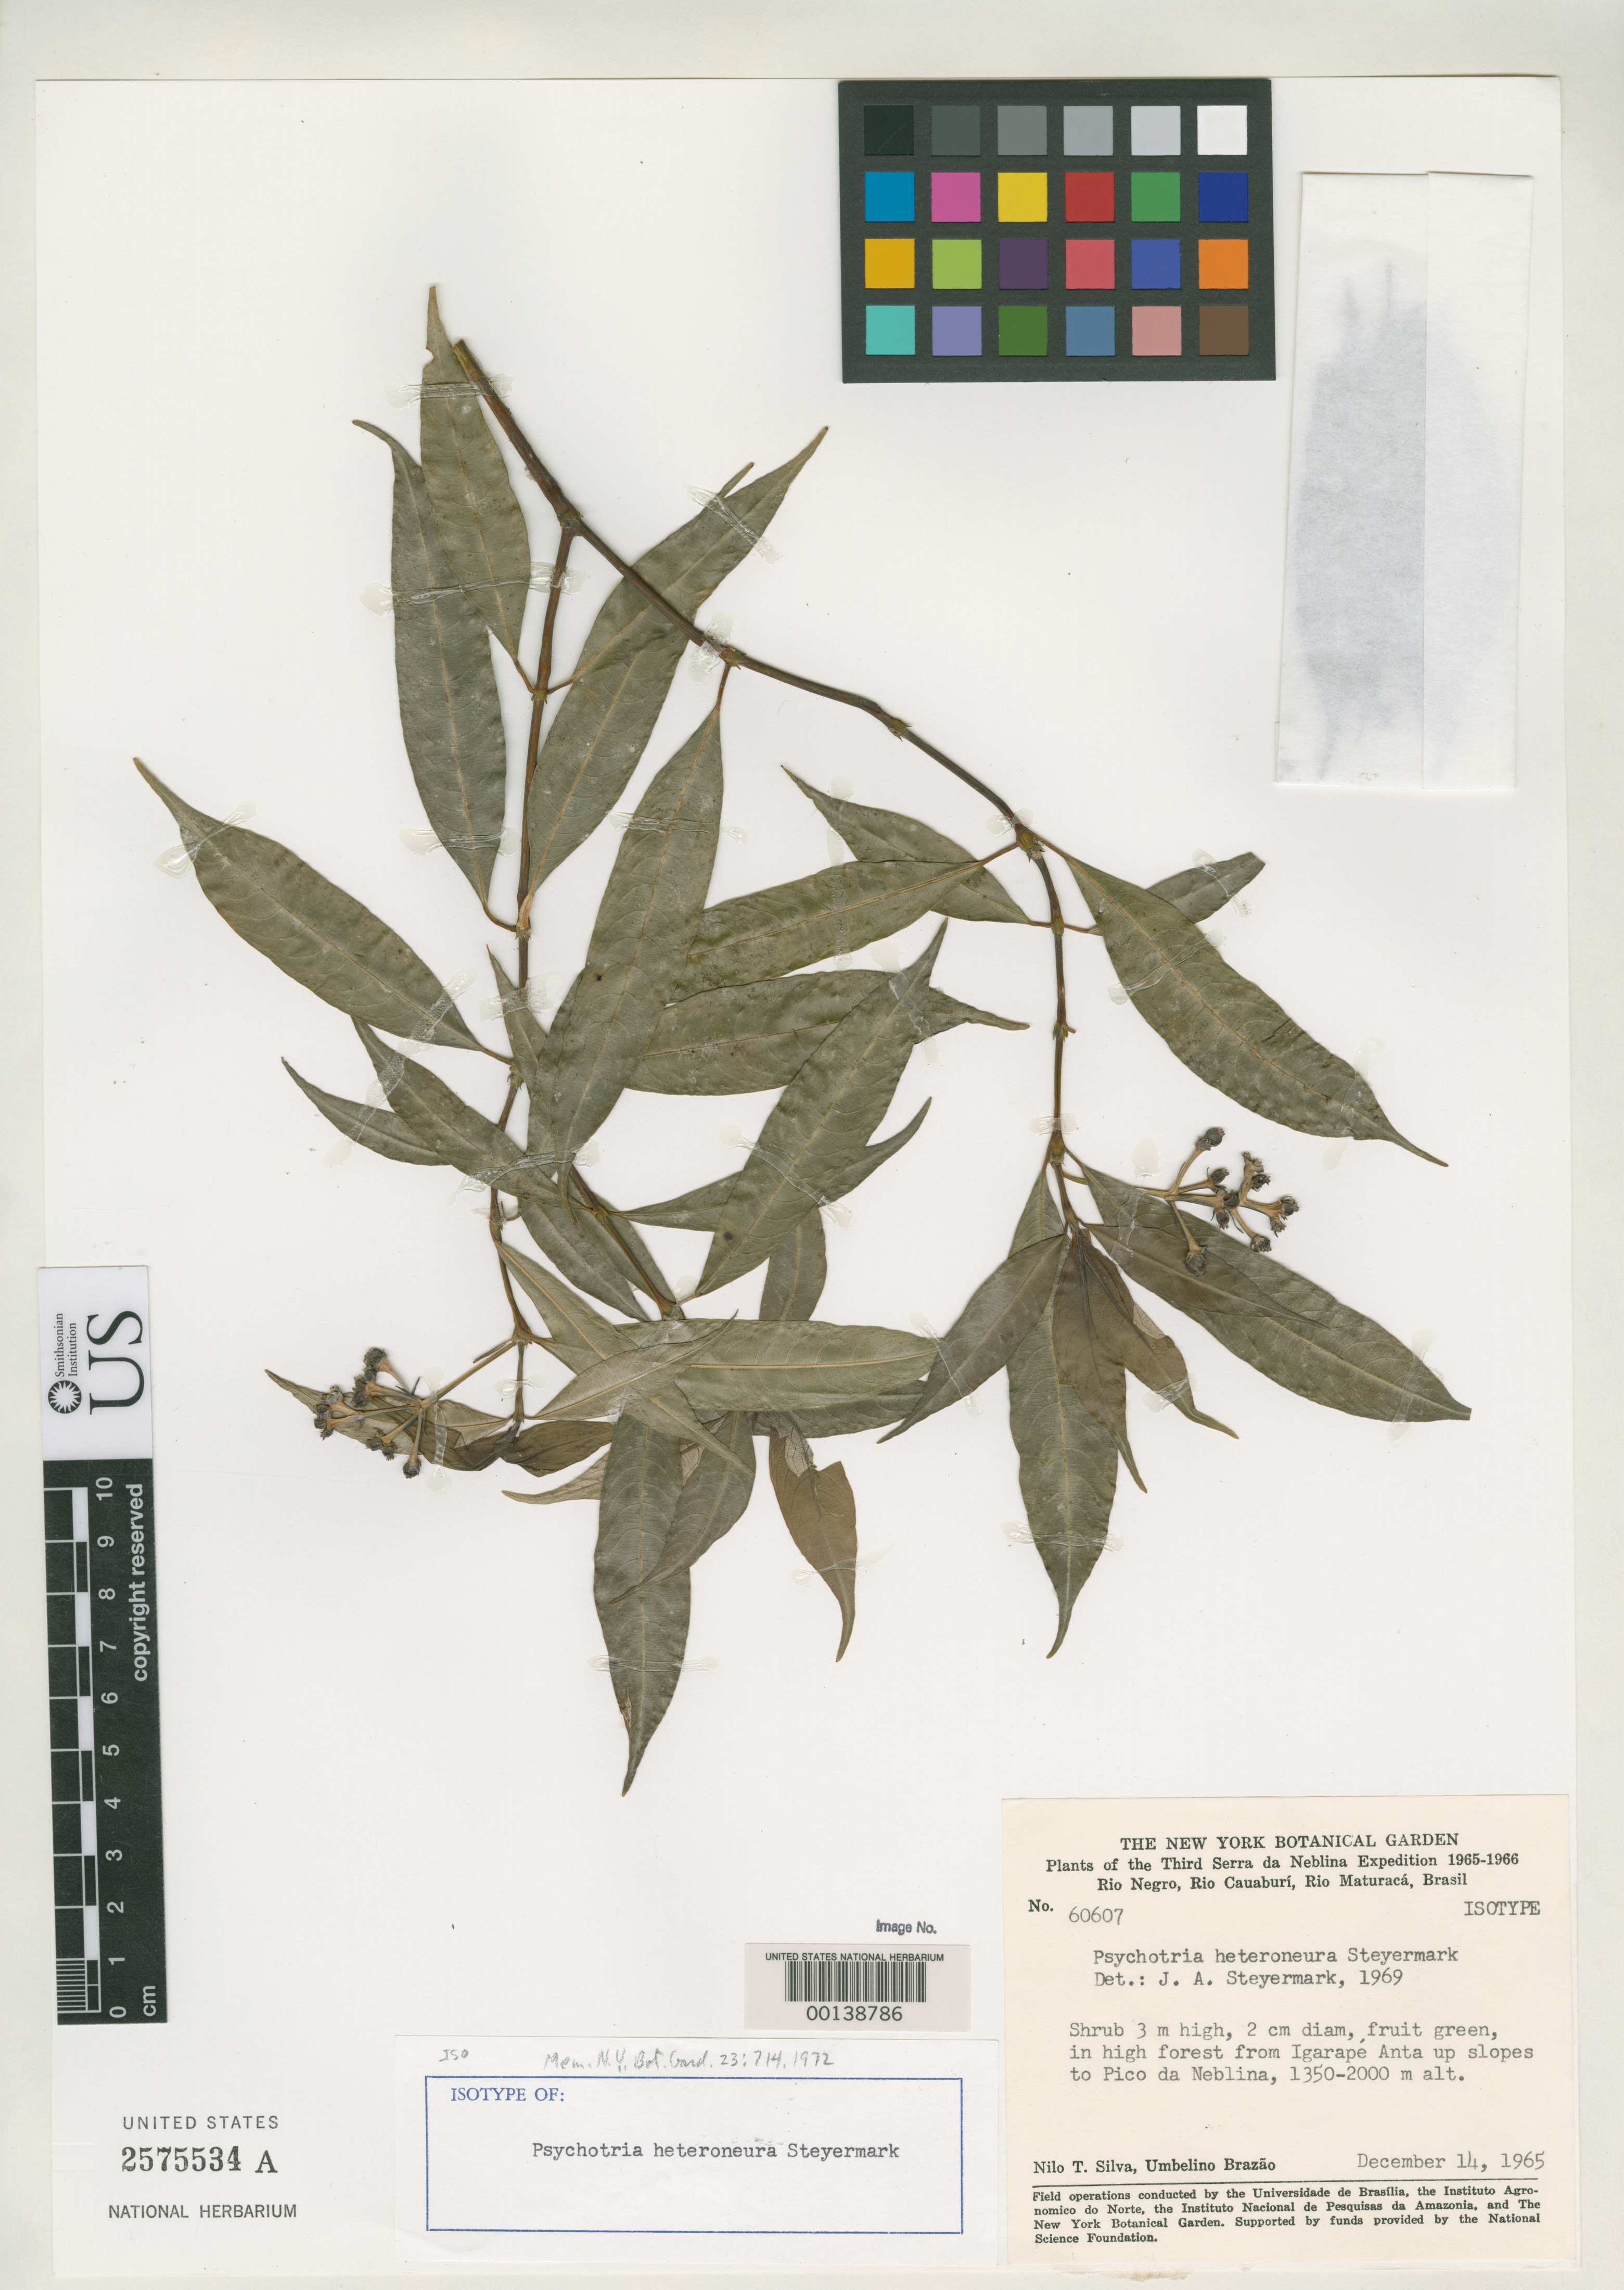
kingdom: Plantae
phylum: Tracheophyta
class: Magnoliopsida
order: Gentianales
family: Rubiaceae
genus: Psychotria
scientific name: Psychotria heteroneura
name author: Steyerm.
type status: Isotype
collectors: N. T. Silva & U. Brazão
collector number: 60607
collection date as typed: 14 Dec 1965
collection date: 1965-12-14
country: Brazil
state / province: Amazonas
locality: From Igarape anta up slopes to Pico de Neblina.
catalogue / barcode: US 2575534A